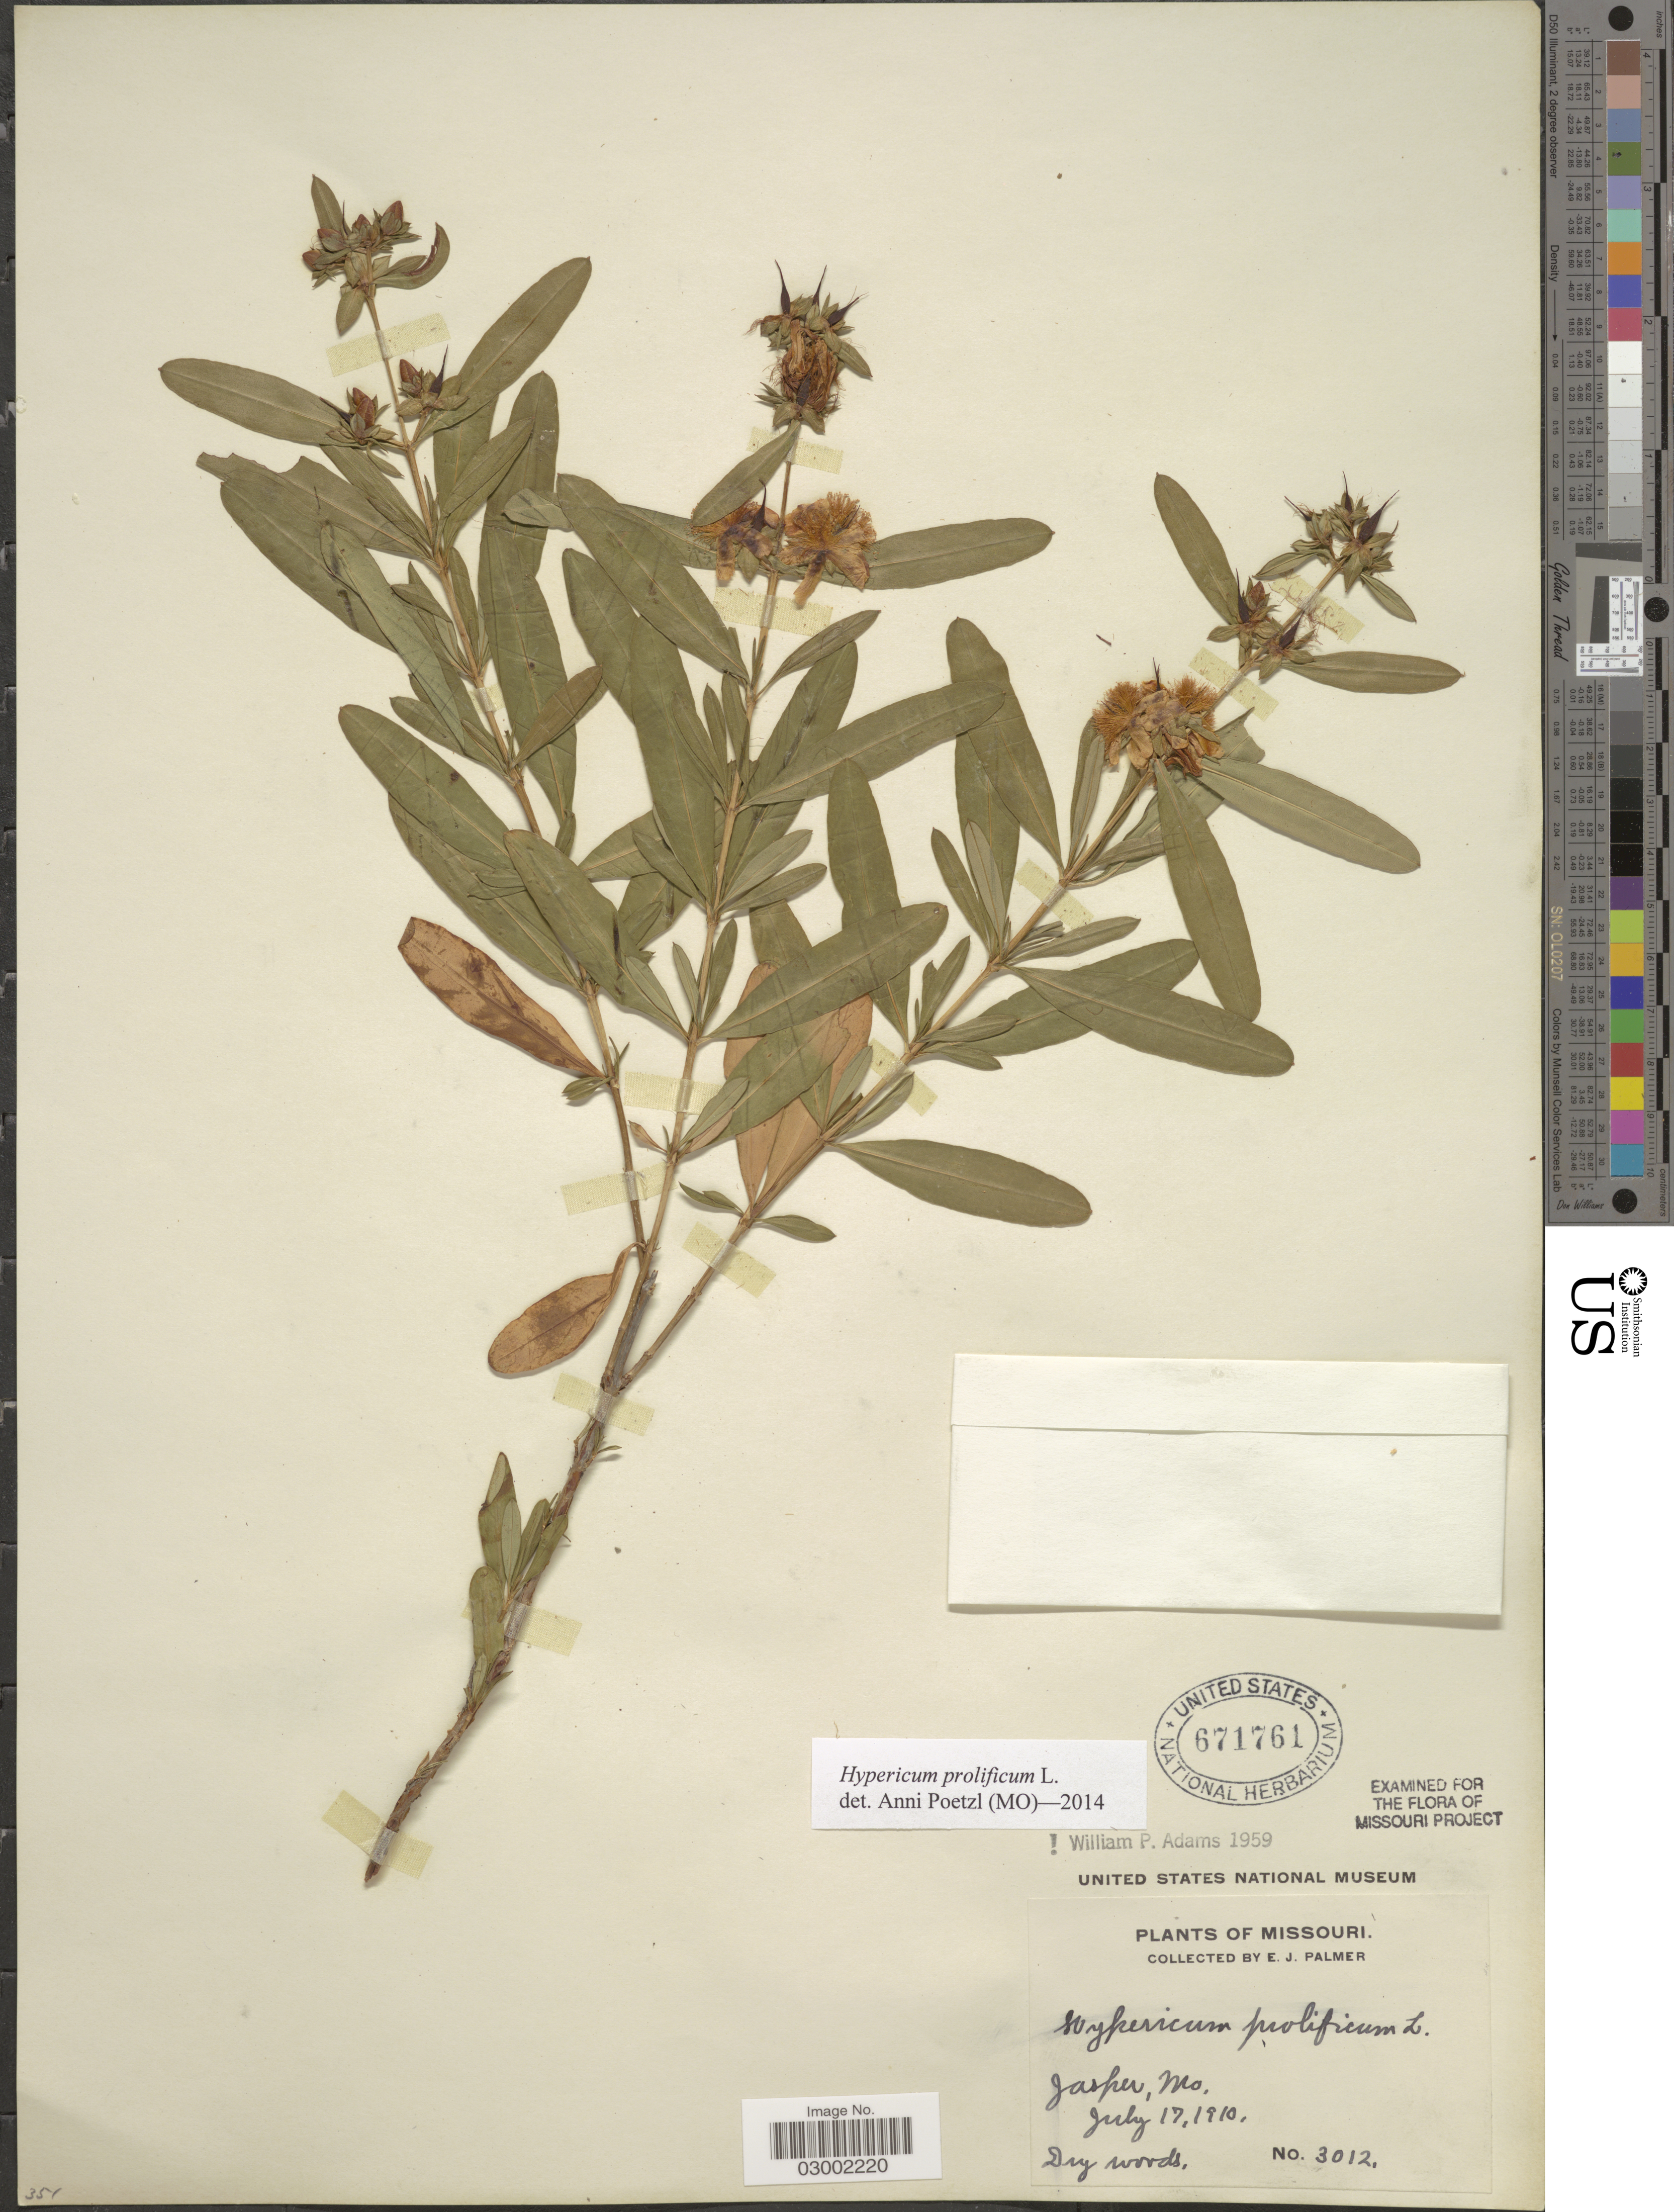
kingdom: Plantae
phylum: Tracheophyta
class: Magnoliopsida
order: Malpighiales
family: Hypericaceae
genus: Hypericum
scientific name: Hypericum prolificum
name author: L.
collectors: E. J. Palmer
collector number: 3012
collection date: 1910-07-17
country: United States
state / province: Missouri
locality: Jasper.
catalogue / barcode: US 671761